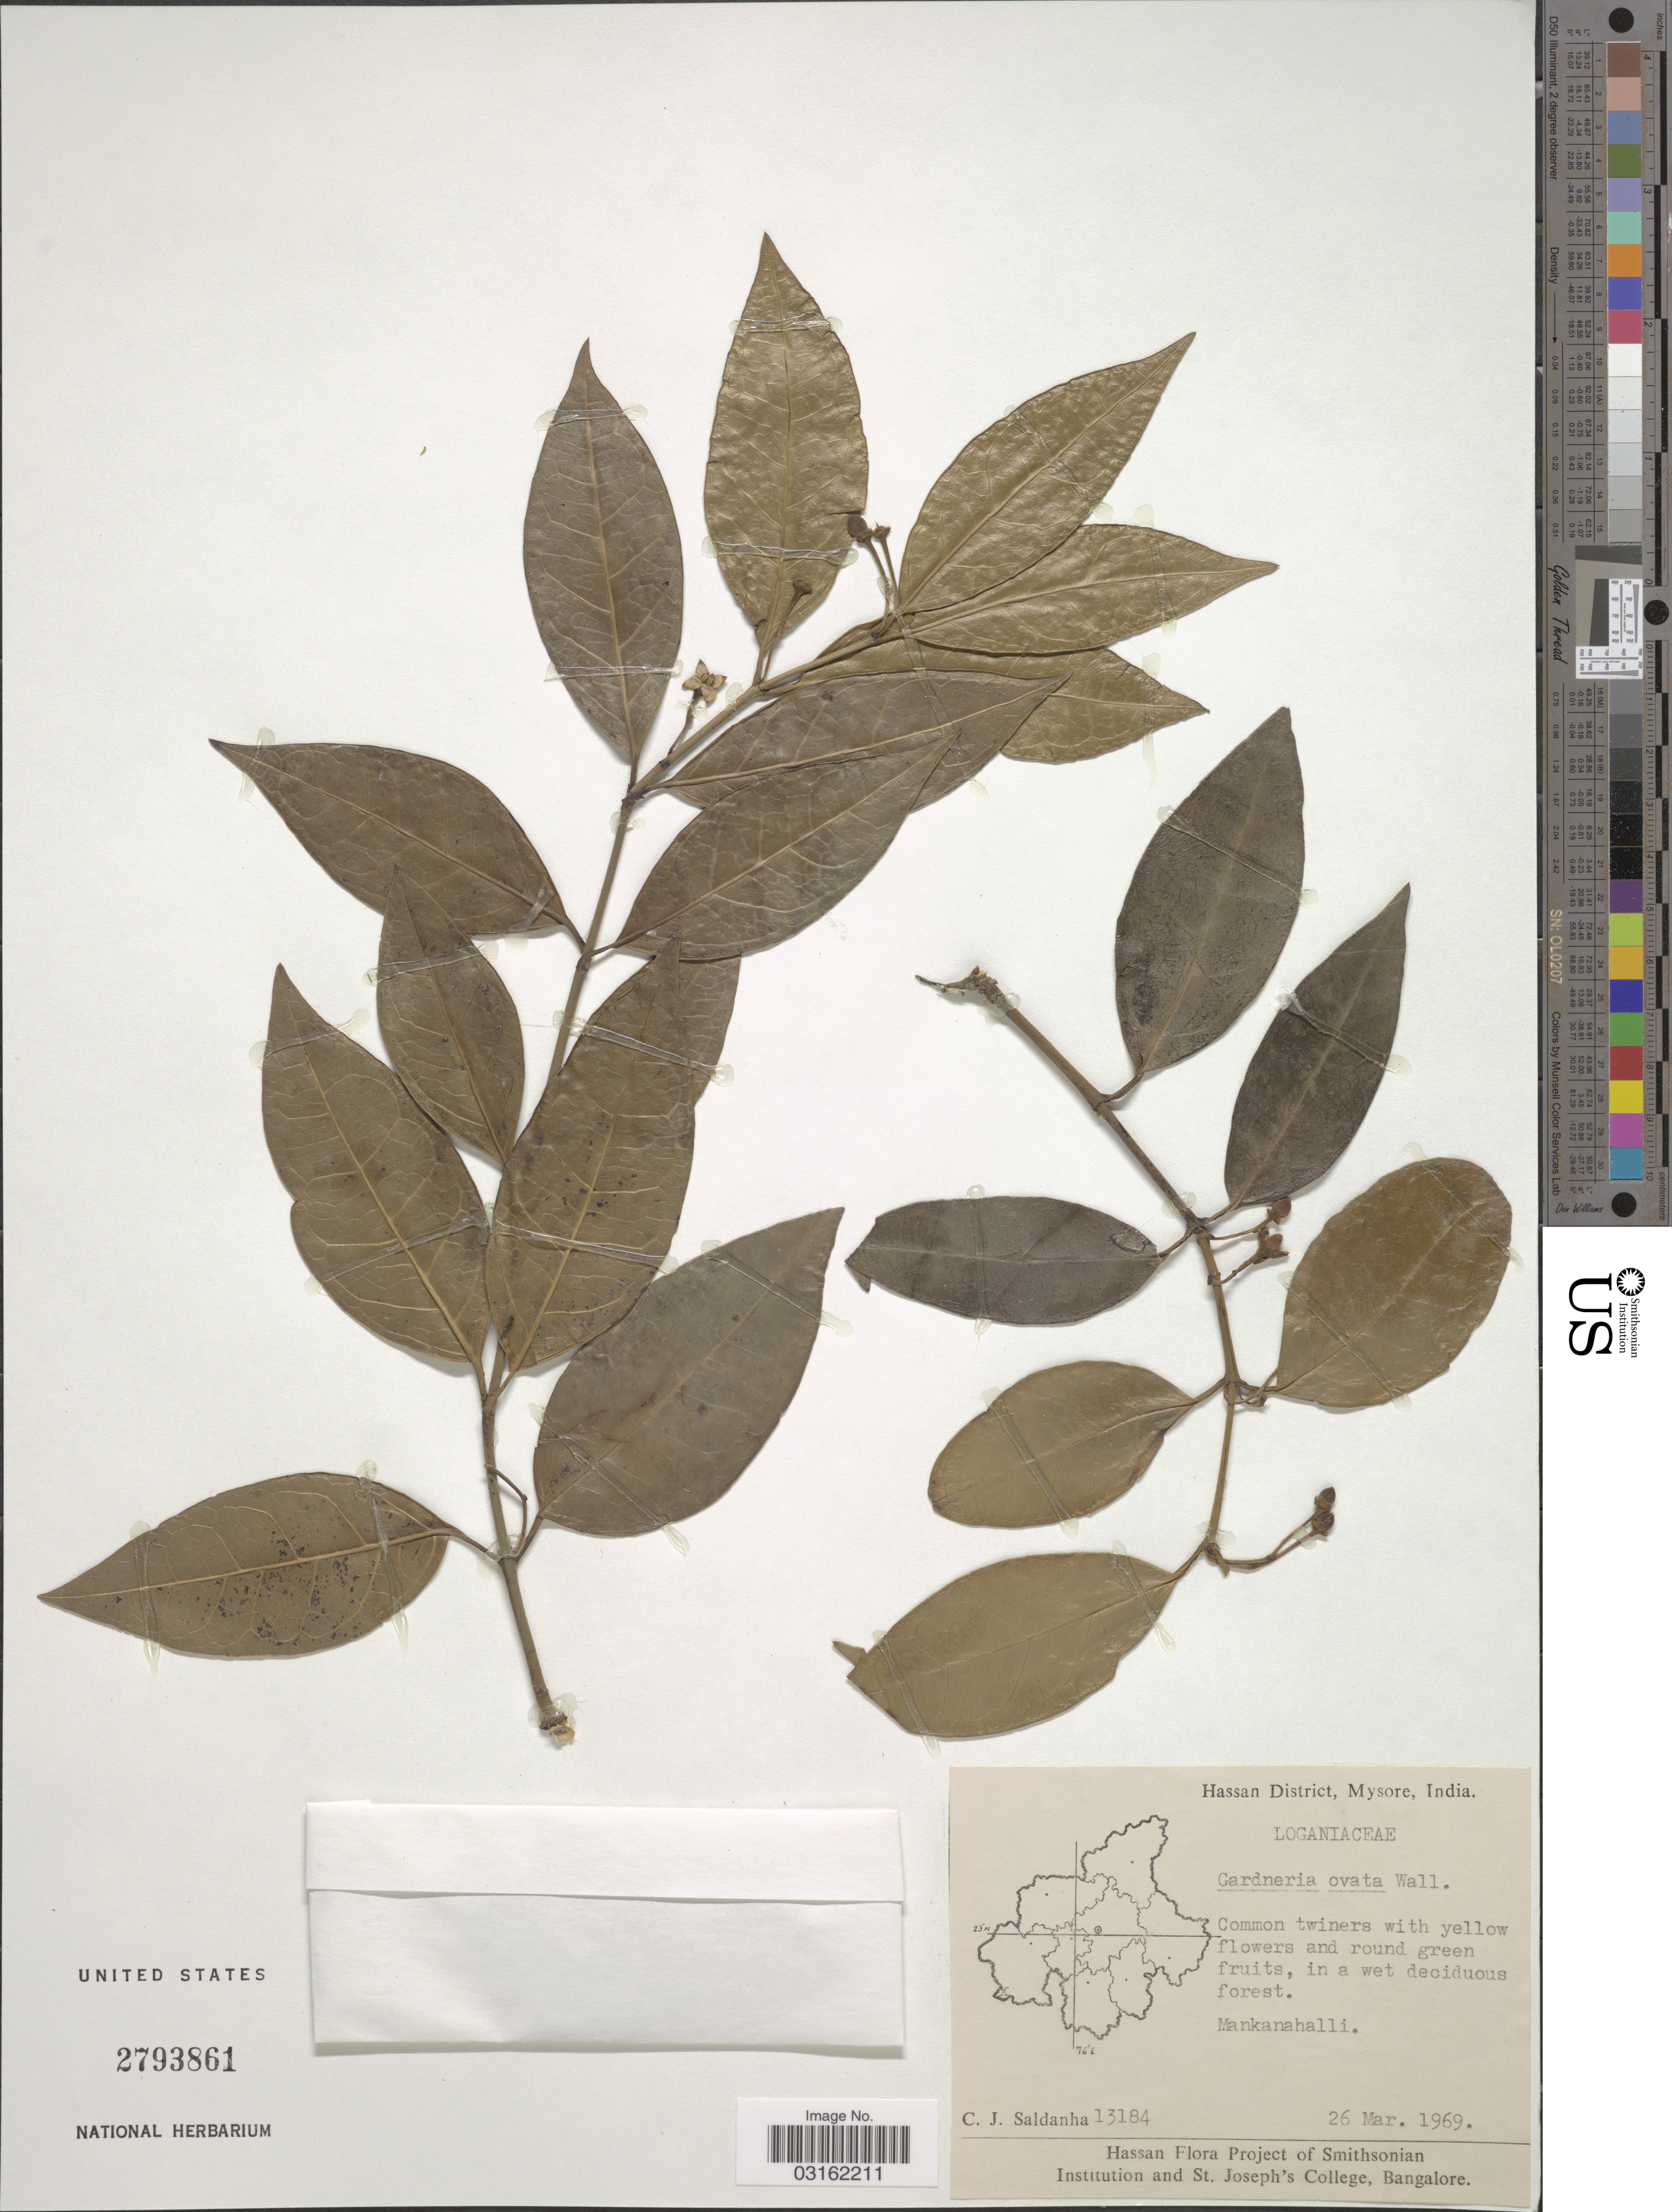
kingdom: Plantae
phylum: Tracheophyta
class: Magnoliopsida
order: Gentianales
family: Loganiaceae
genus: Gardneria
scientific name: Gardneria ovata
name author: Wall.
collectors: C. J. Saldanha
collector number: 13184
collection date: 1969-03-26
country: India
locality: Hassan District, Mysore, Mankanahalli.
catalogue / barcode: US 2793861